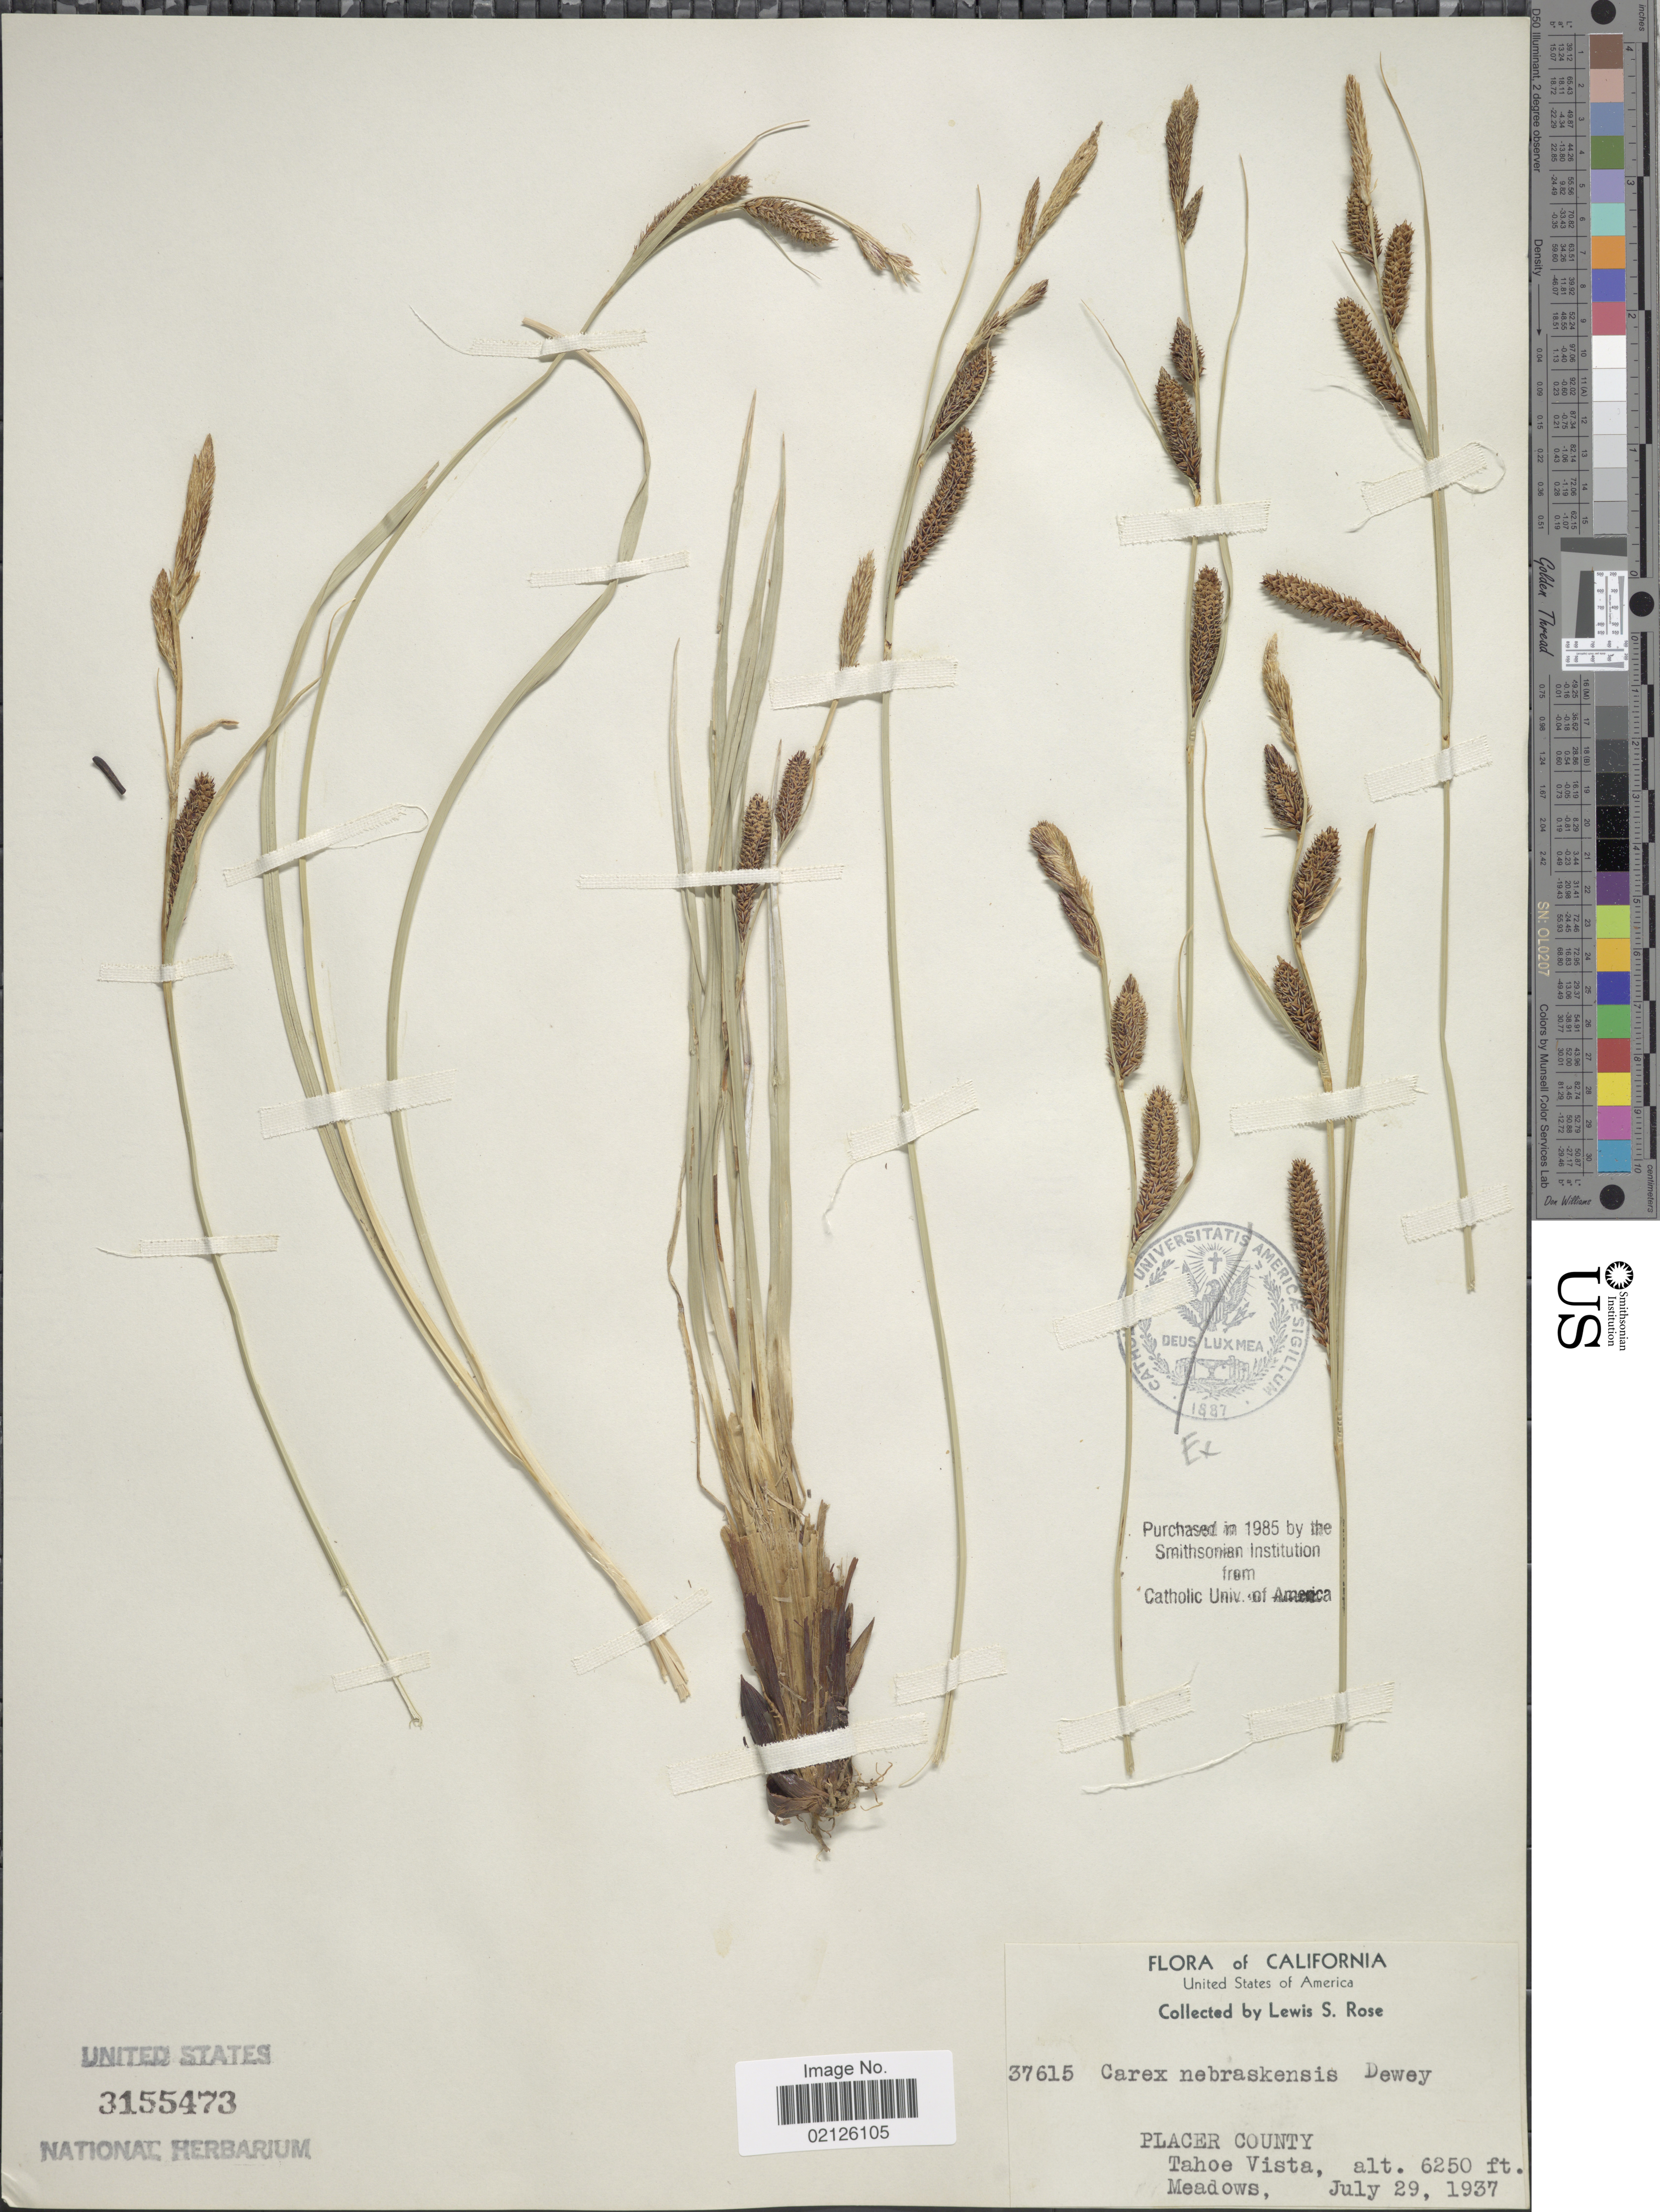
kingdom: Plantae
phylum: Tracheophyta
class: Liliopsida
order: Poales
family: Cyperaceae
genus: Carex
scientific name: Carex nebrascensis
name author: Dewey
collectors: L. S. Rose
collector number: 37615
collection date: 1937-07-29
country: United States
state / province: California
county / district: Placer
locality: Placer County, Tahoe Vista, Meadows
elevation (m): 1905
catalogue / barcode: US 3155473